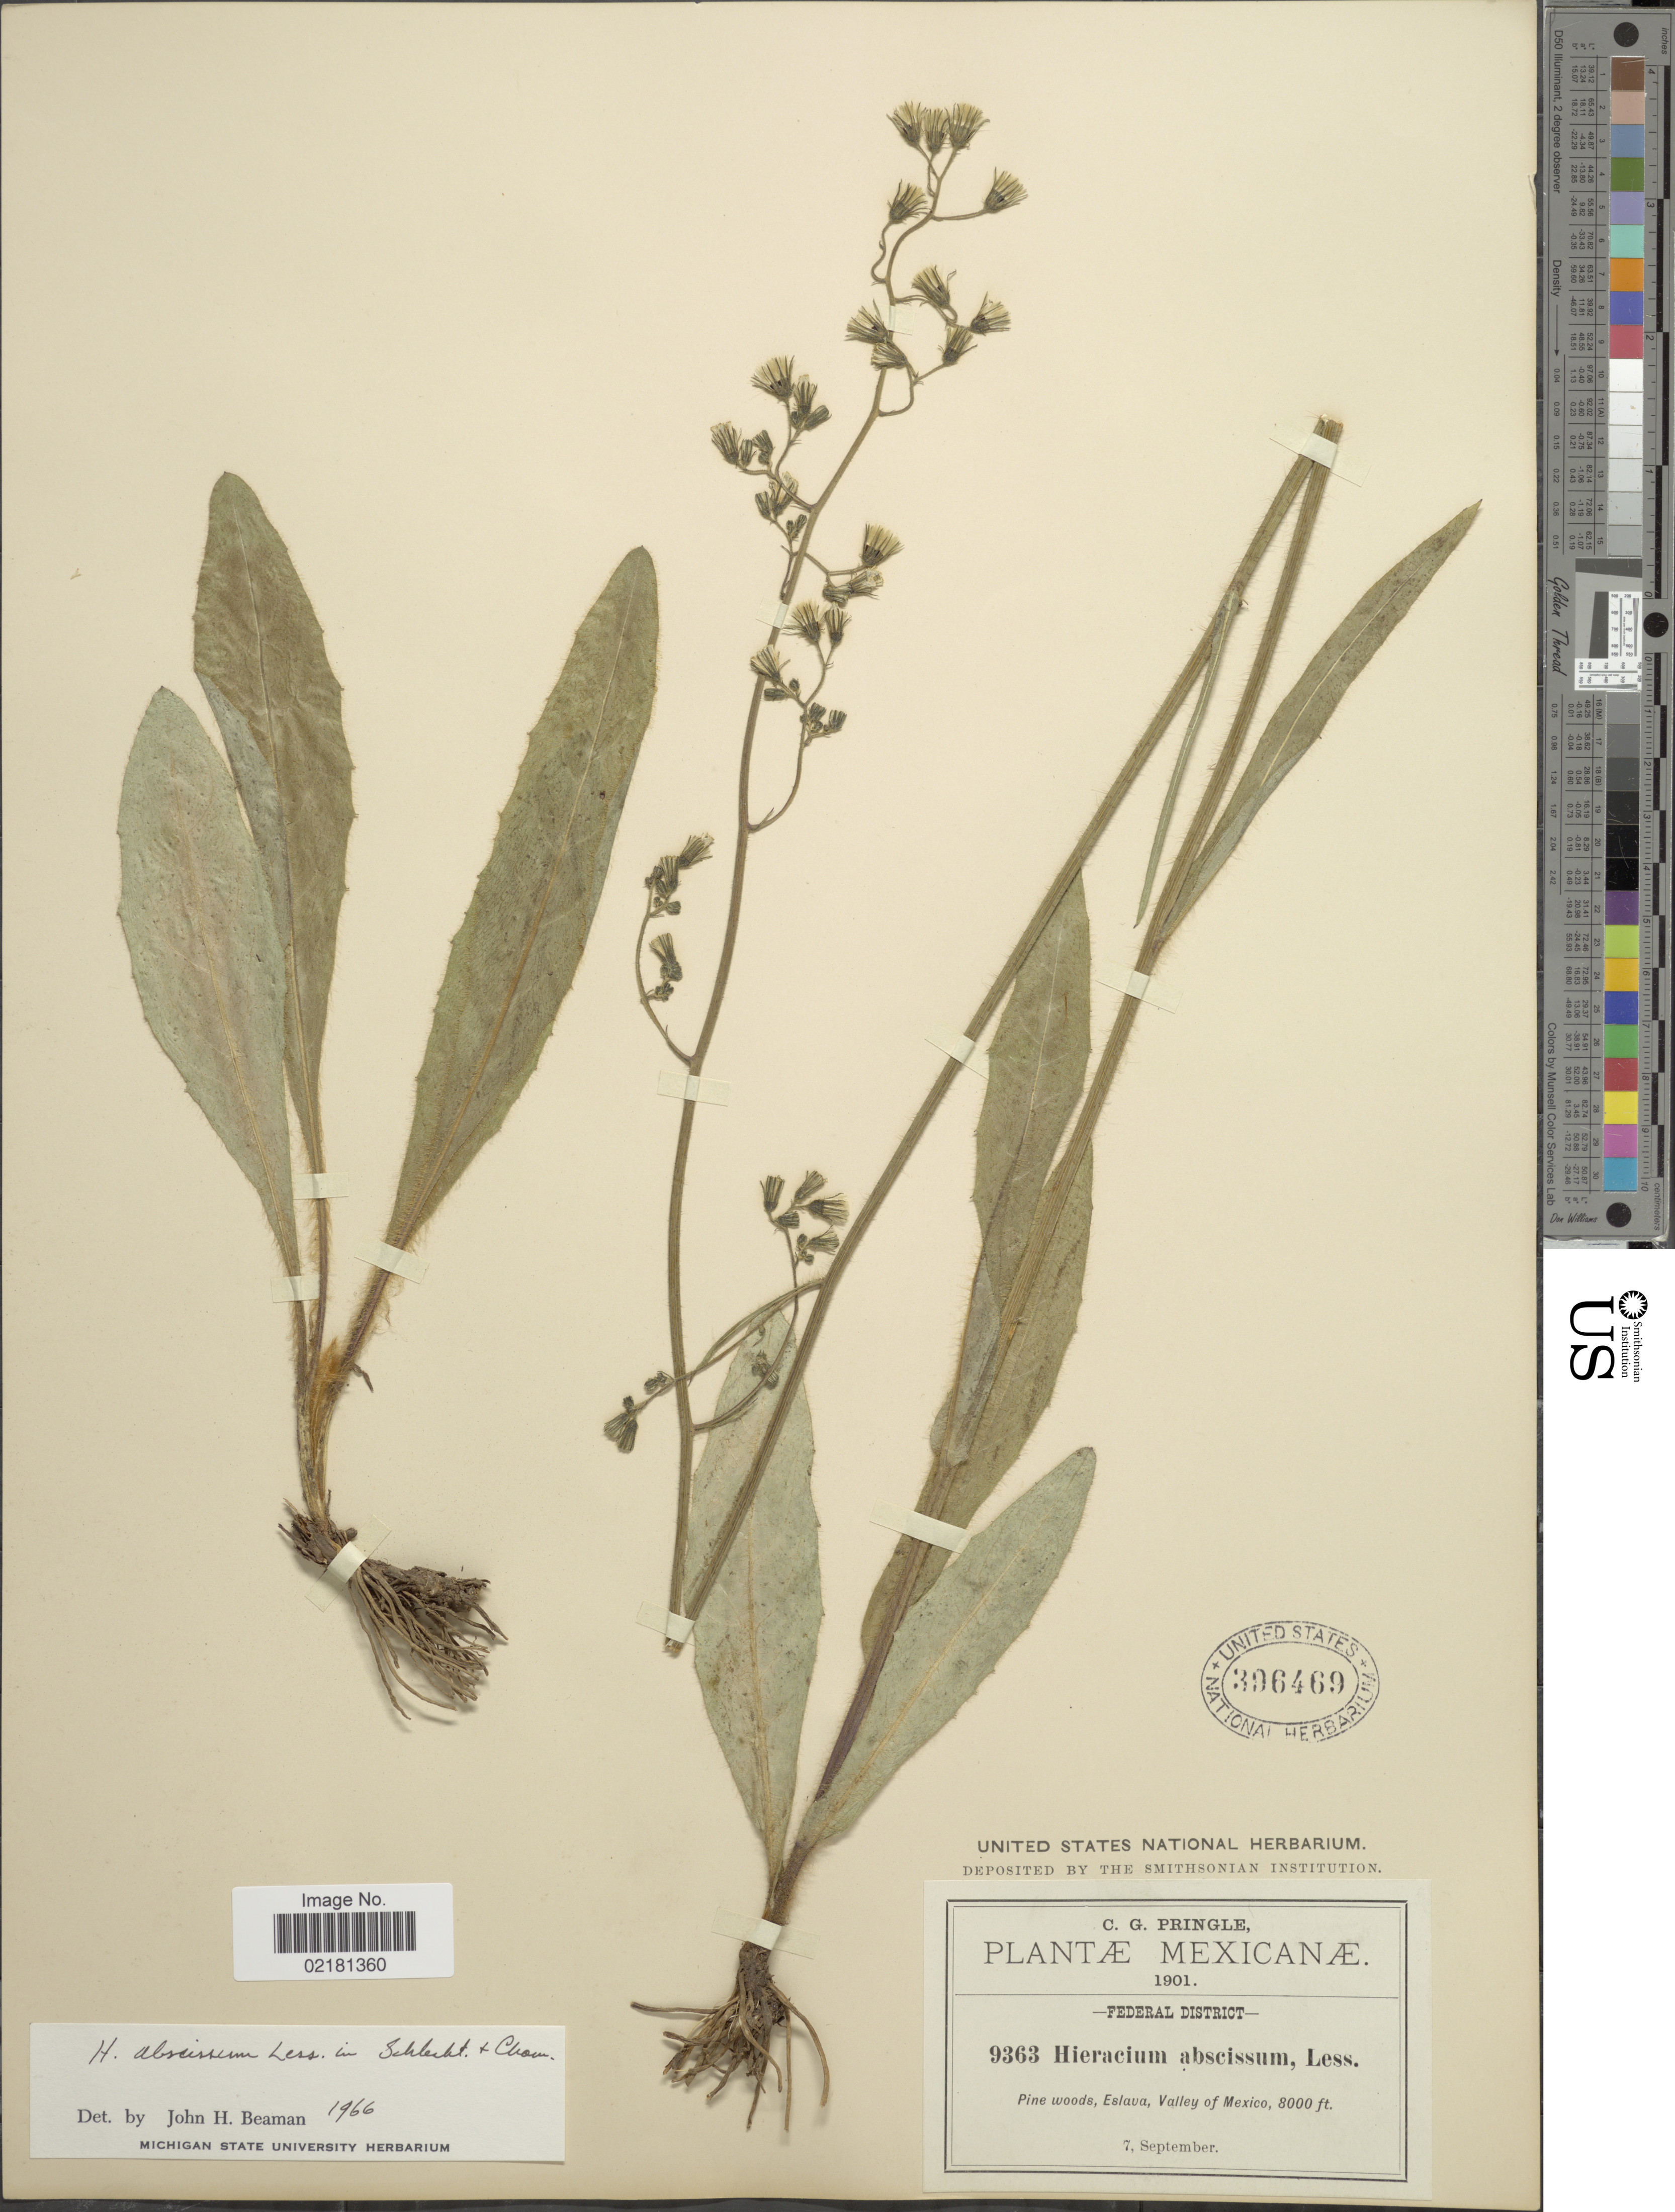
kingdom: Plantae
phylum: Tracheophyta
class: Magnoliopsida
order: Asterales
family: Asteraceae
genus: Hieracium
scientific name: Hieracium abscissum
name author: Less.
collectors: C. G. Pringle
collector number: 9363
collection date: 1901-09-07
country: Mexico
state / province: Distrito Federal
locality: Pine woods, Eslava, Valley of Mexico.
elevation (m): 2438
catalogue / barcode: US 396469